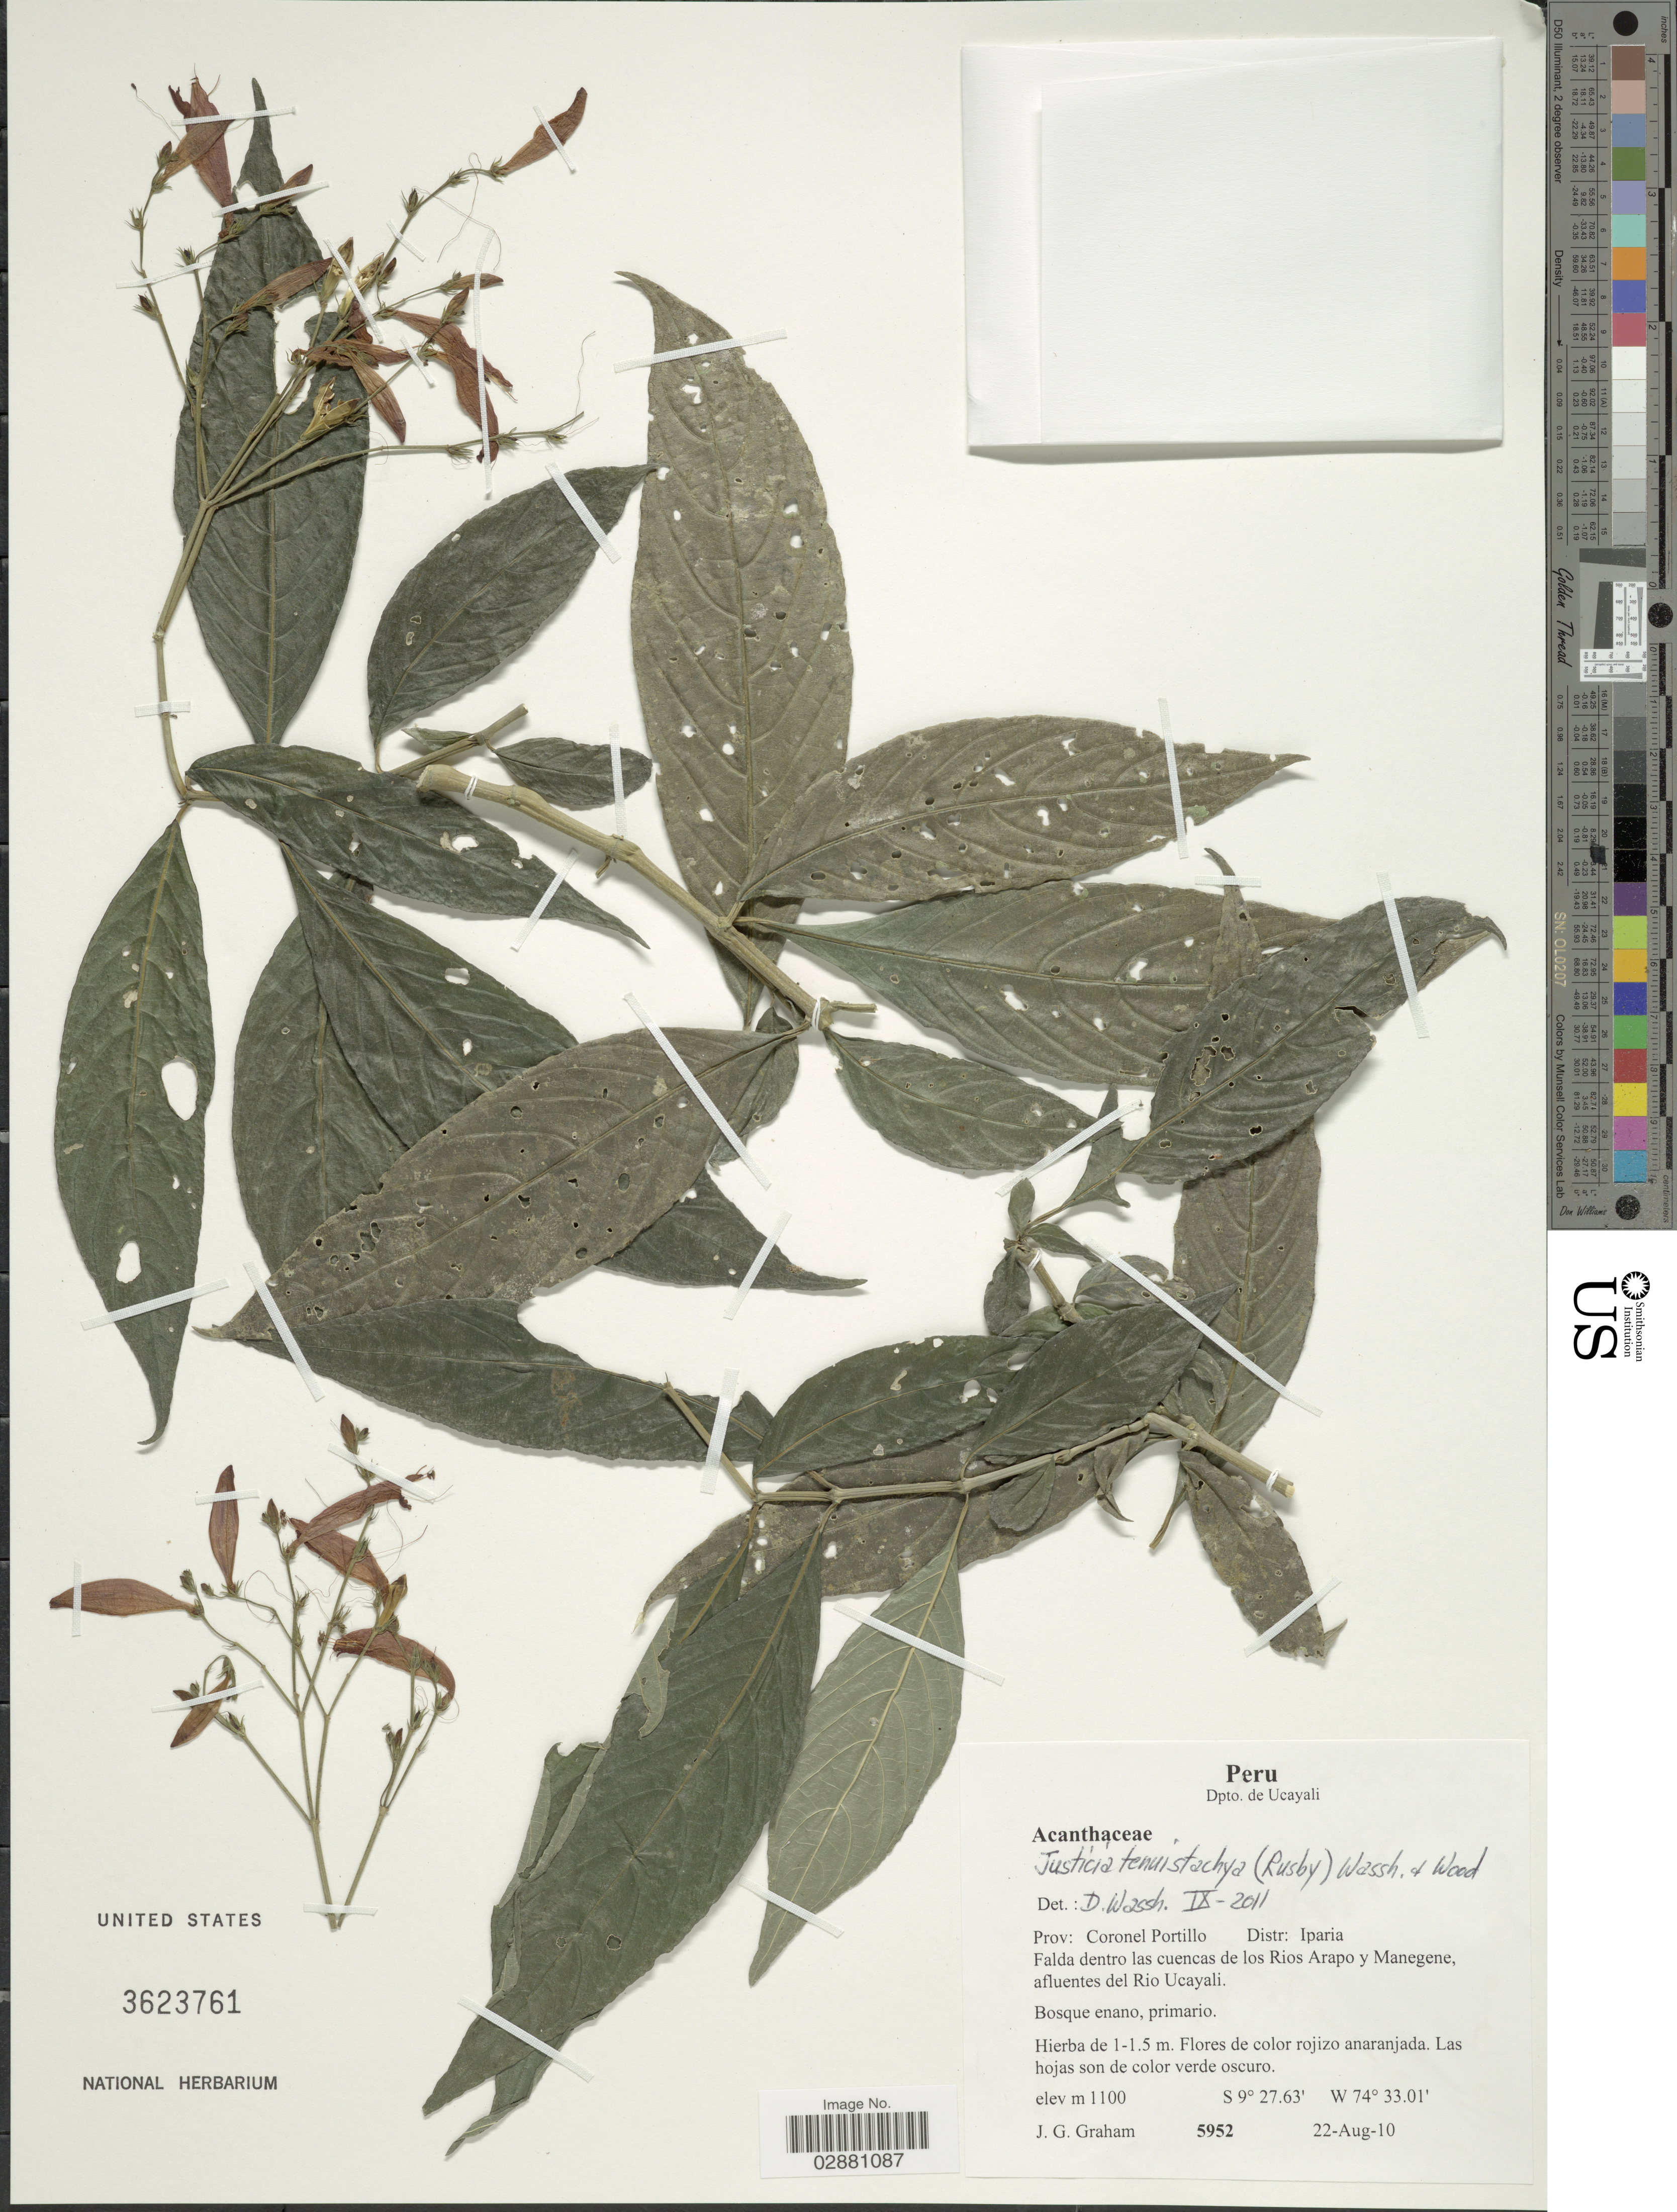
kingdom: Plantae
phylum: Tracheophyta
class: Magnoliopsida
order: Lamiales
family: Acanthaceae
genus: Justicia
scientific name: Justicia tenuistachys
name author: (Rusby) Wassh. & J.R.I. Wood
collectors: J. Graham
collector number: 5952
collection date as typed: Transcribed d/m/y: 22/8/10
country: Peru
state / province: Ucayali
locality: Dpto. de Ucayali. Prov: Coronel Portillo. Distr: Iparia. Falda dentro las cuencas de los Rios Arapo y Manegene, afluentes del Rio Ucayali.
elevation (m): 1100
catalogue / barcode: US 3623761